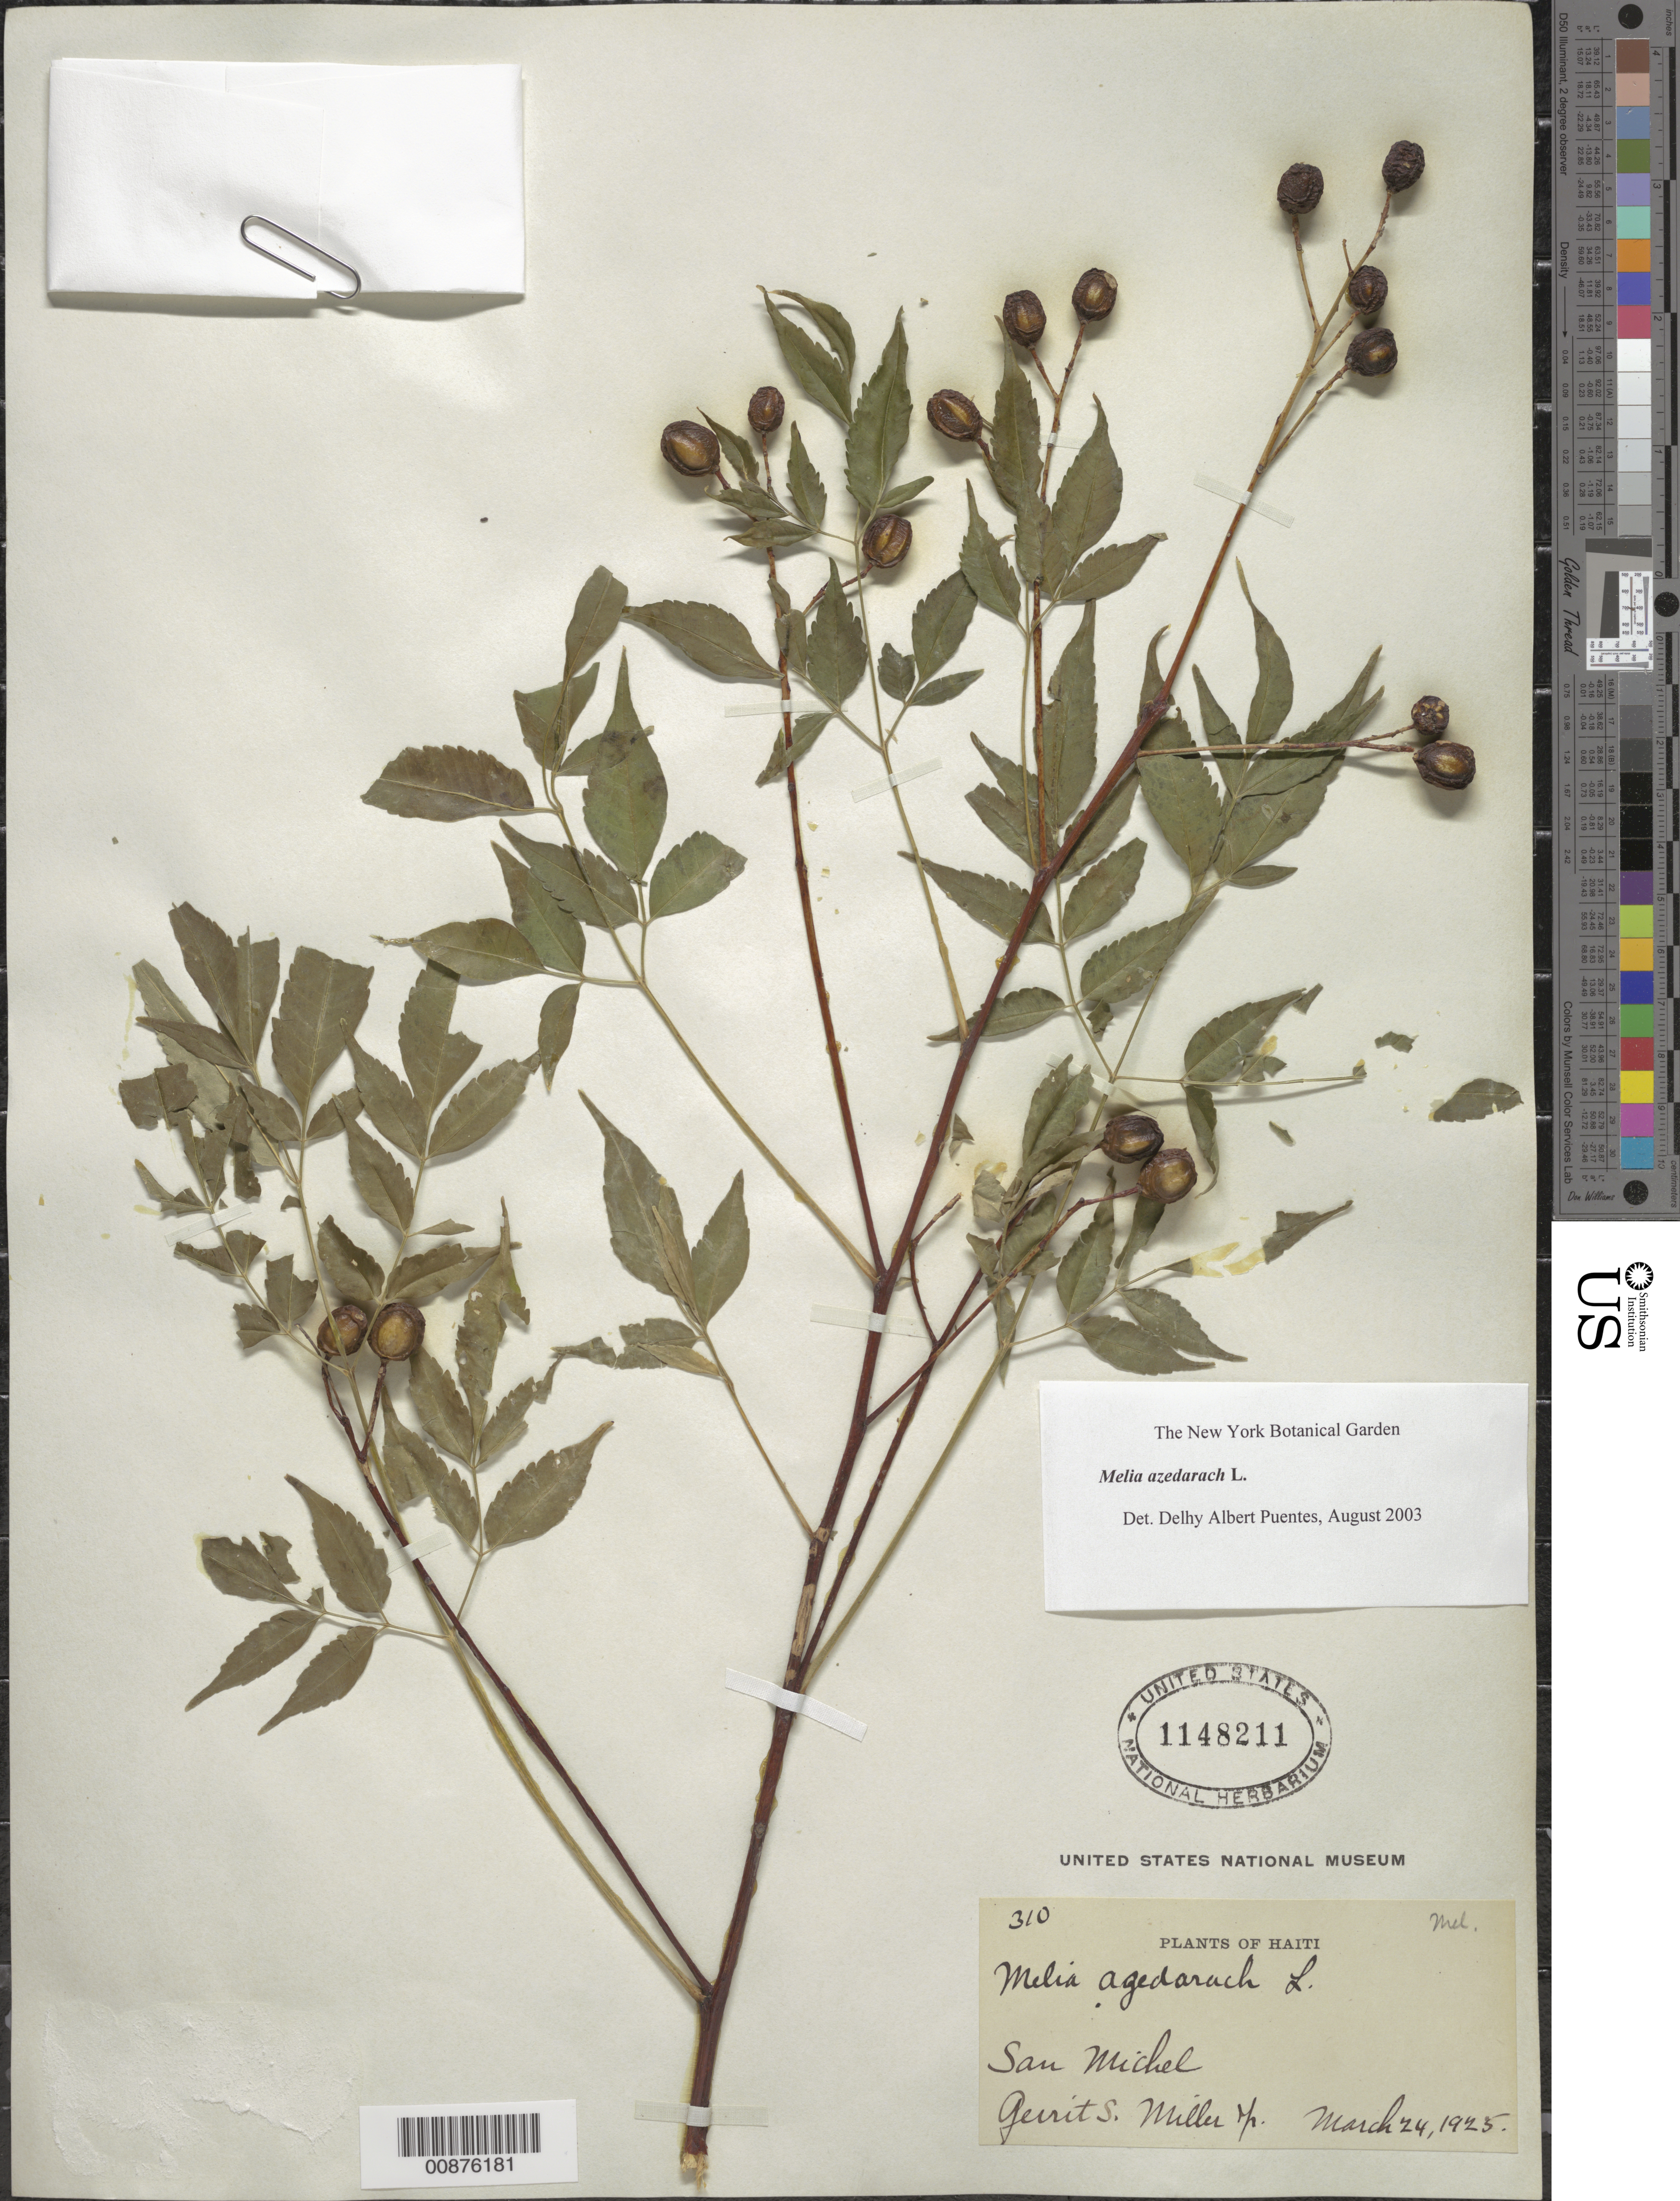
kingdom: Plantae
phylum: Tracheophyta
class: Magnoliopsida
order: Sapindales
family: Meliaceae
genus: Melia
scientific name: Melia azedarach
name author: L.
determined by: Puentes, D. A.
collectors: G. S. Miller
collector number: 310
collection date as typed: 24 Mar 1925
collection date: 1925-03-24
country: Haiti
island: Hispaniola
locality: San Michel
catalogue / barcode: US 1148211